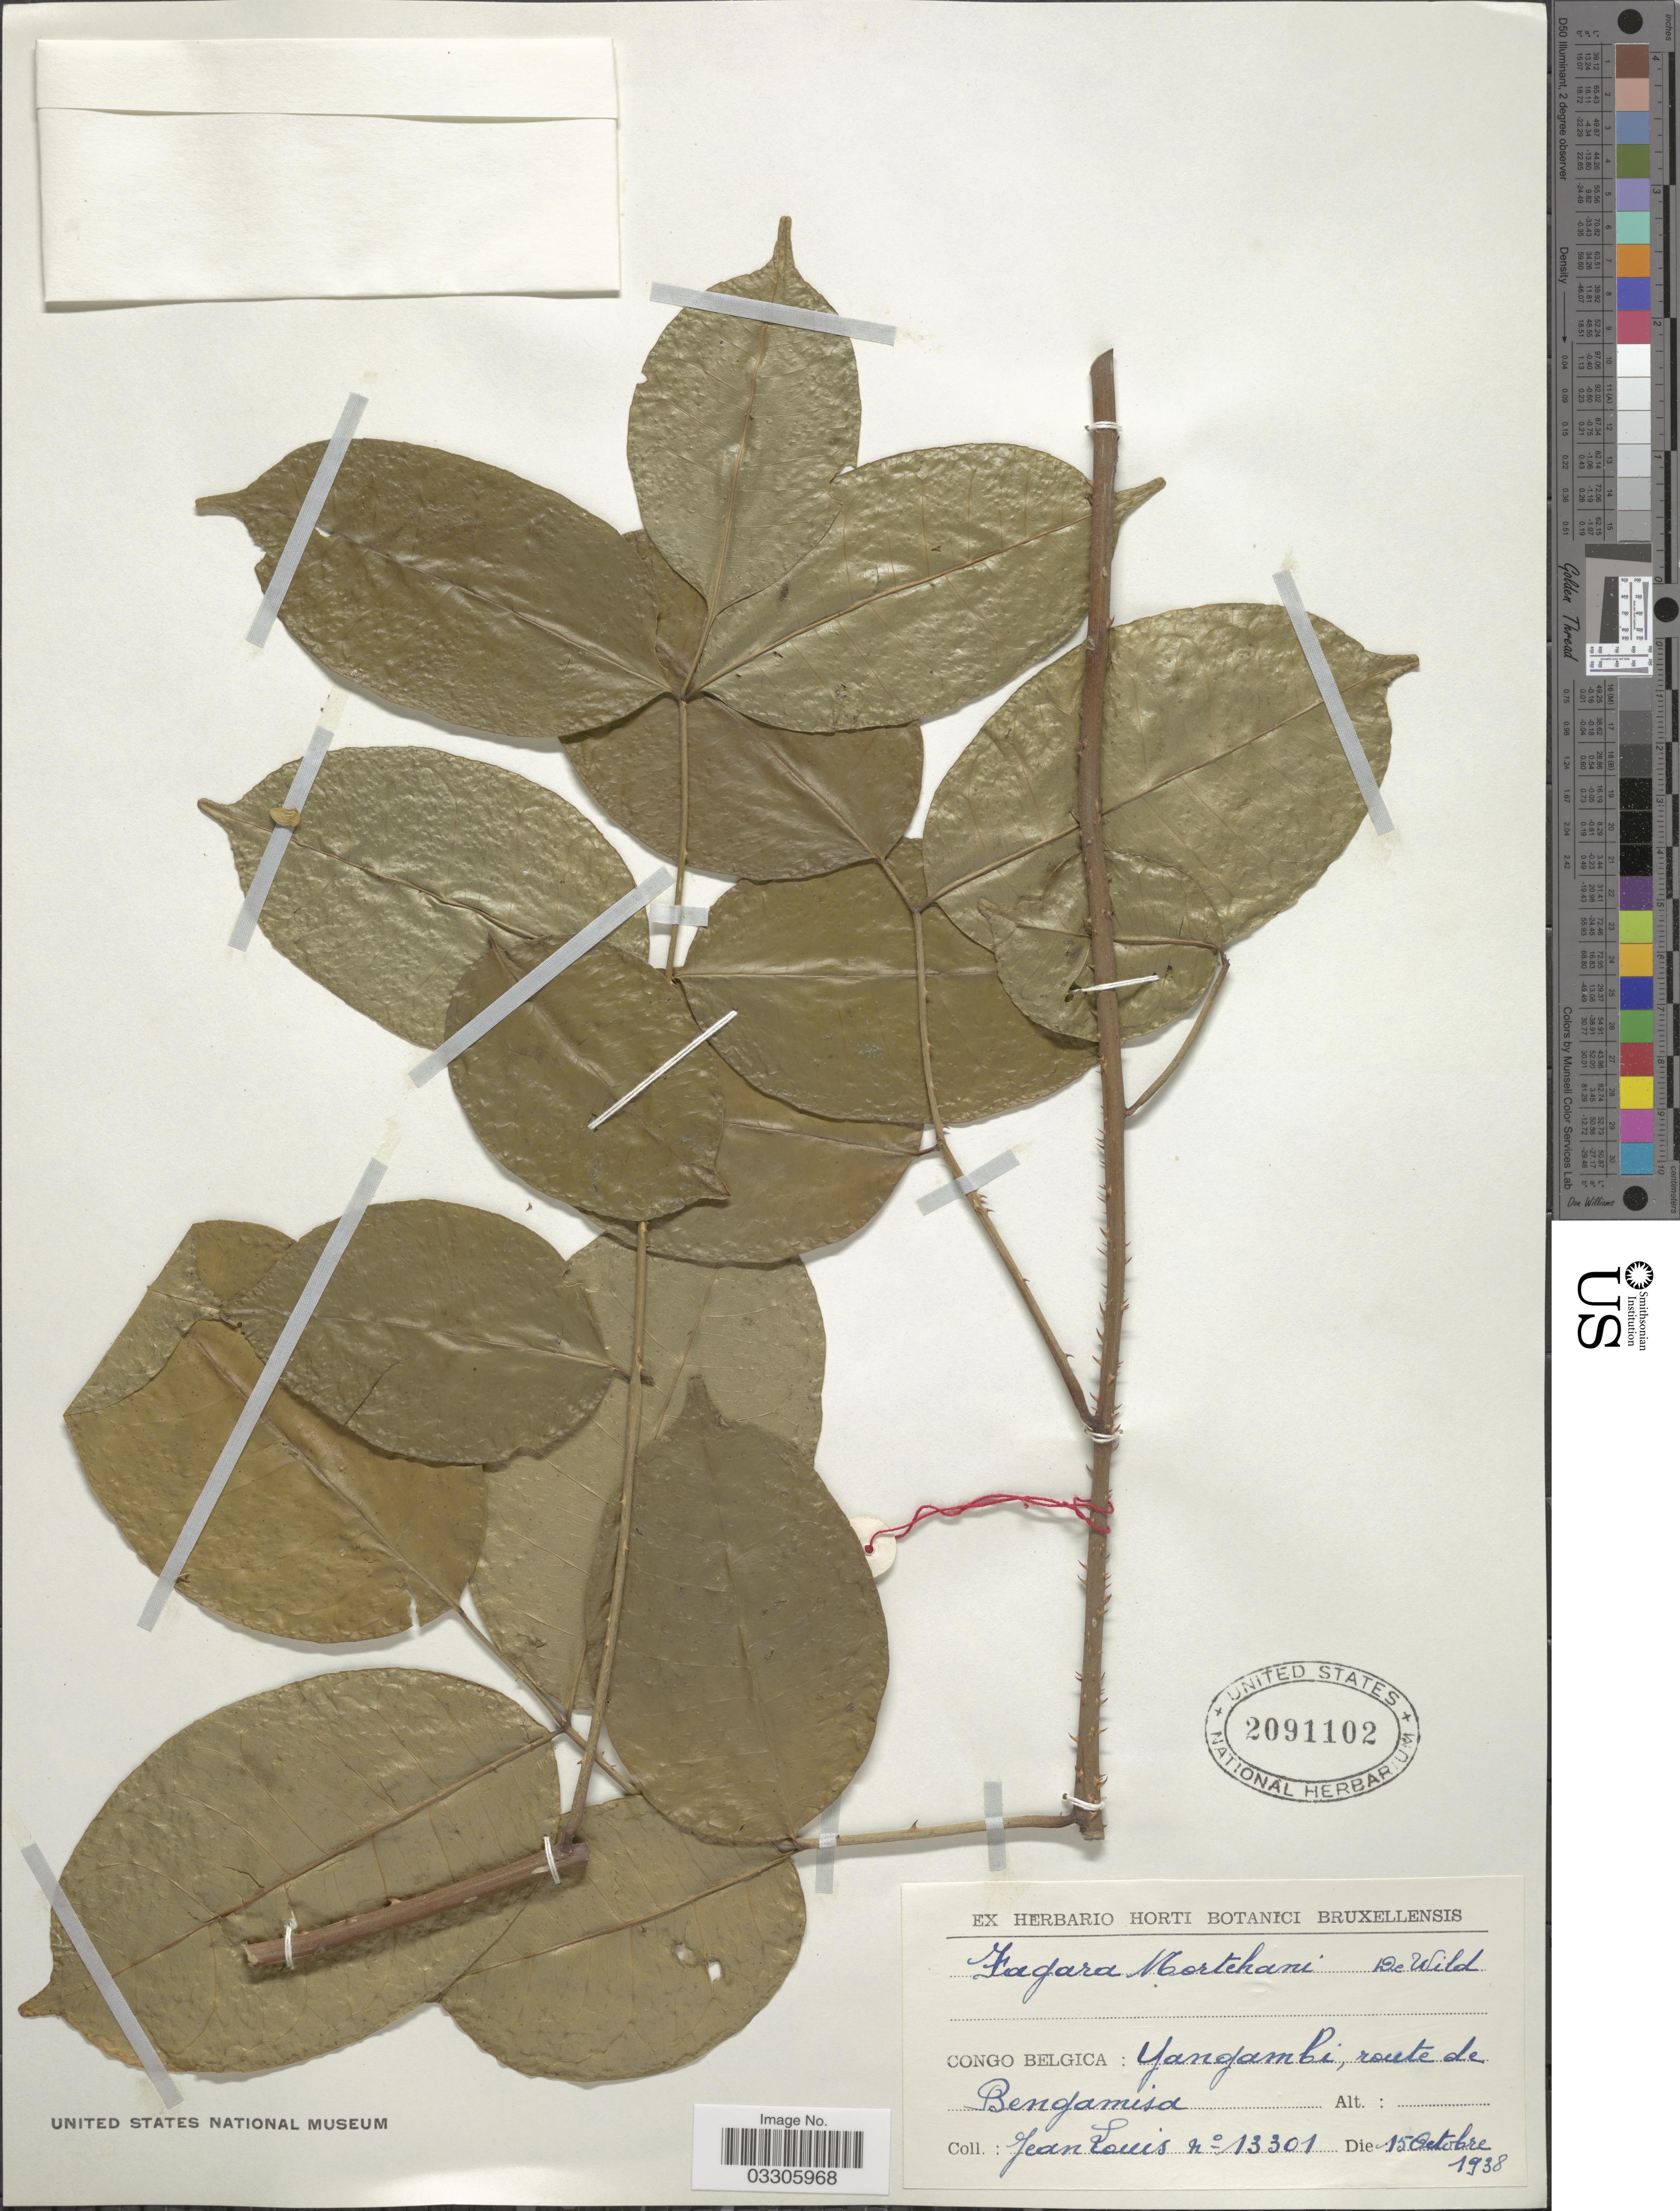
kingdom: Plantae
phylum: Tracheophyta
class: Magnoliopsida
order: Sapindales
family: Rutaceae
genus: Zanthoxylum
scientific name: Zanthoxylum poggei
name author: (Engl.) P.G. Waterman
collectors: J. Louis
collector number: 13301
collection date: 1938-10-15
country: Congo, Democratic Republic of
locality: Congo Belgica: Yangambi, route de Bengamisa.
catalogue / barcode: US 2091102